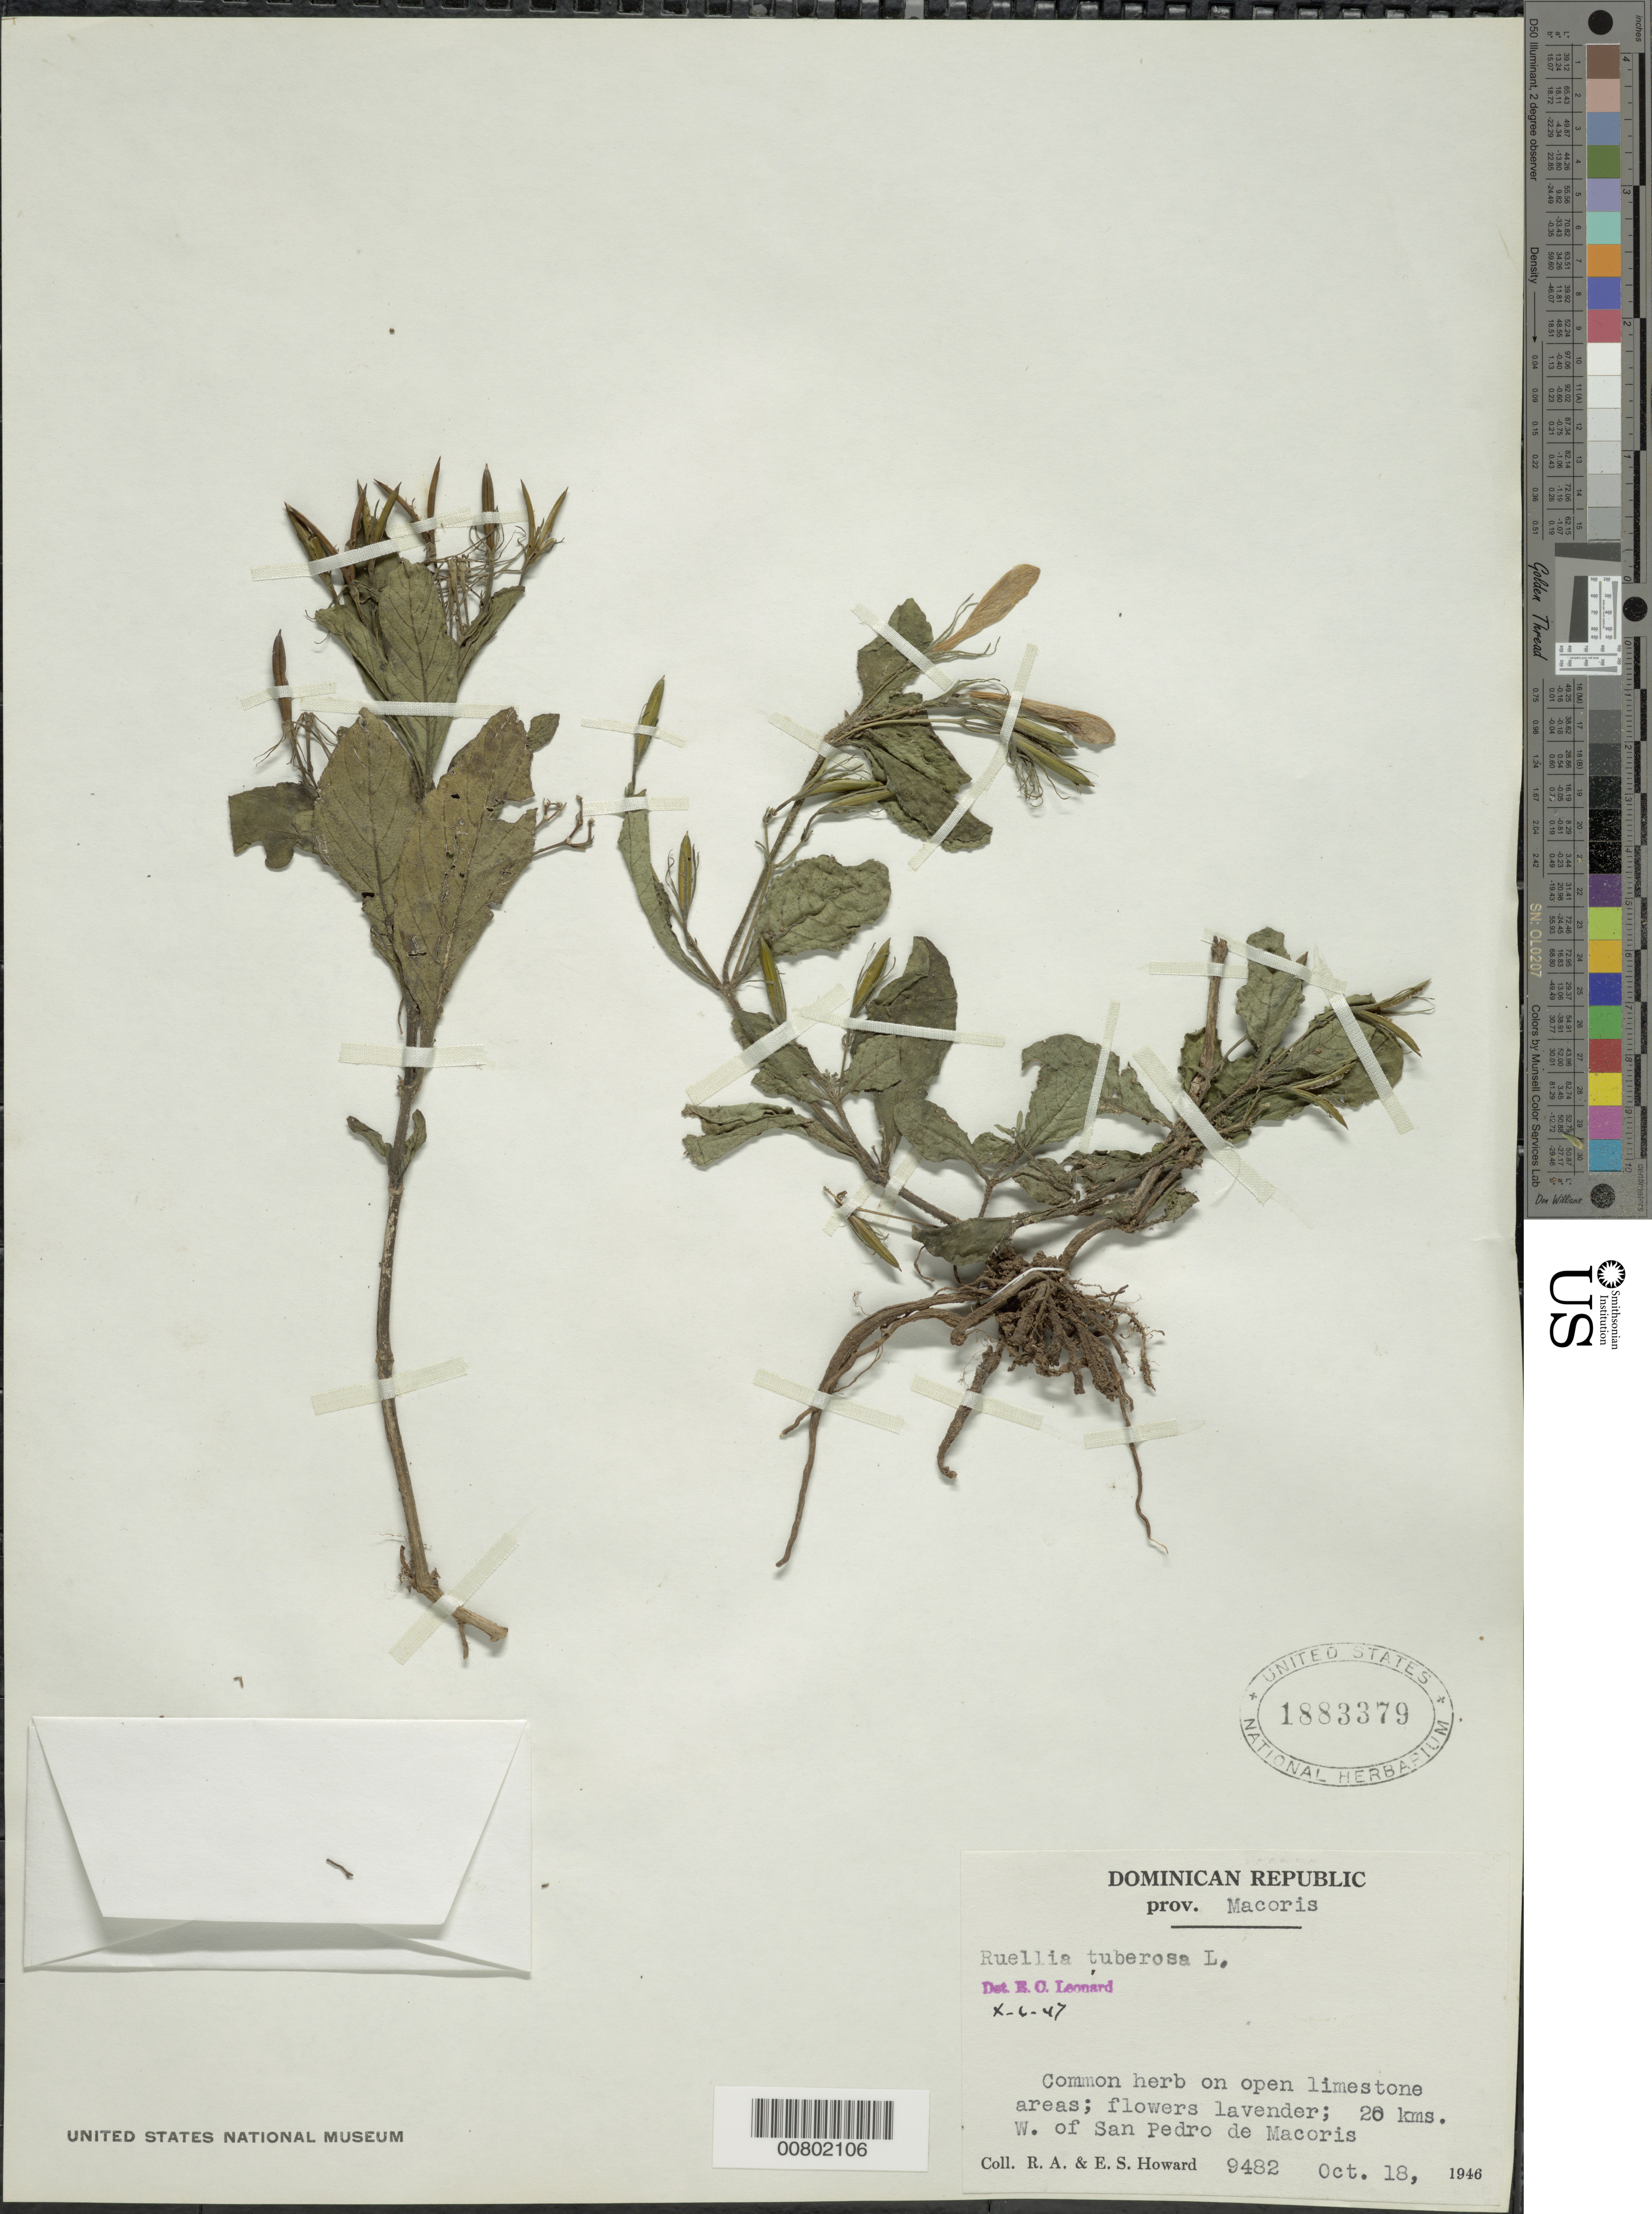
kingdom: Plantae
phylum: Tracheophyta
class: Magnoliopsida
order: Lamiales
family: Acanthaceae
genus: Ruellia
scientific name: Ruellia tuberosa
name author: L.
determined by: Leonard, Emery C., (US)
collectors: R. A. Howard & E. S. Howard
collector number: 9482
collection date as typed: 18 Oct 1946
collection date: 1946-10-18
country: Dominican Republic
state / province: San Pedro de Macoris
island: Hispaniola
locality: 20 kms. W. of San Pedro de Macoris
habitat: On open limestone area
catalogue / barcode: US 1883379